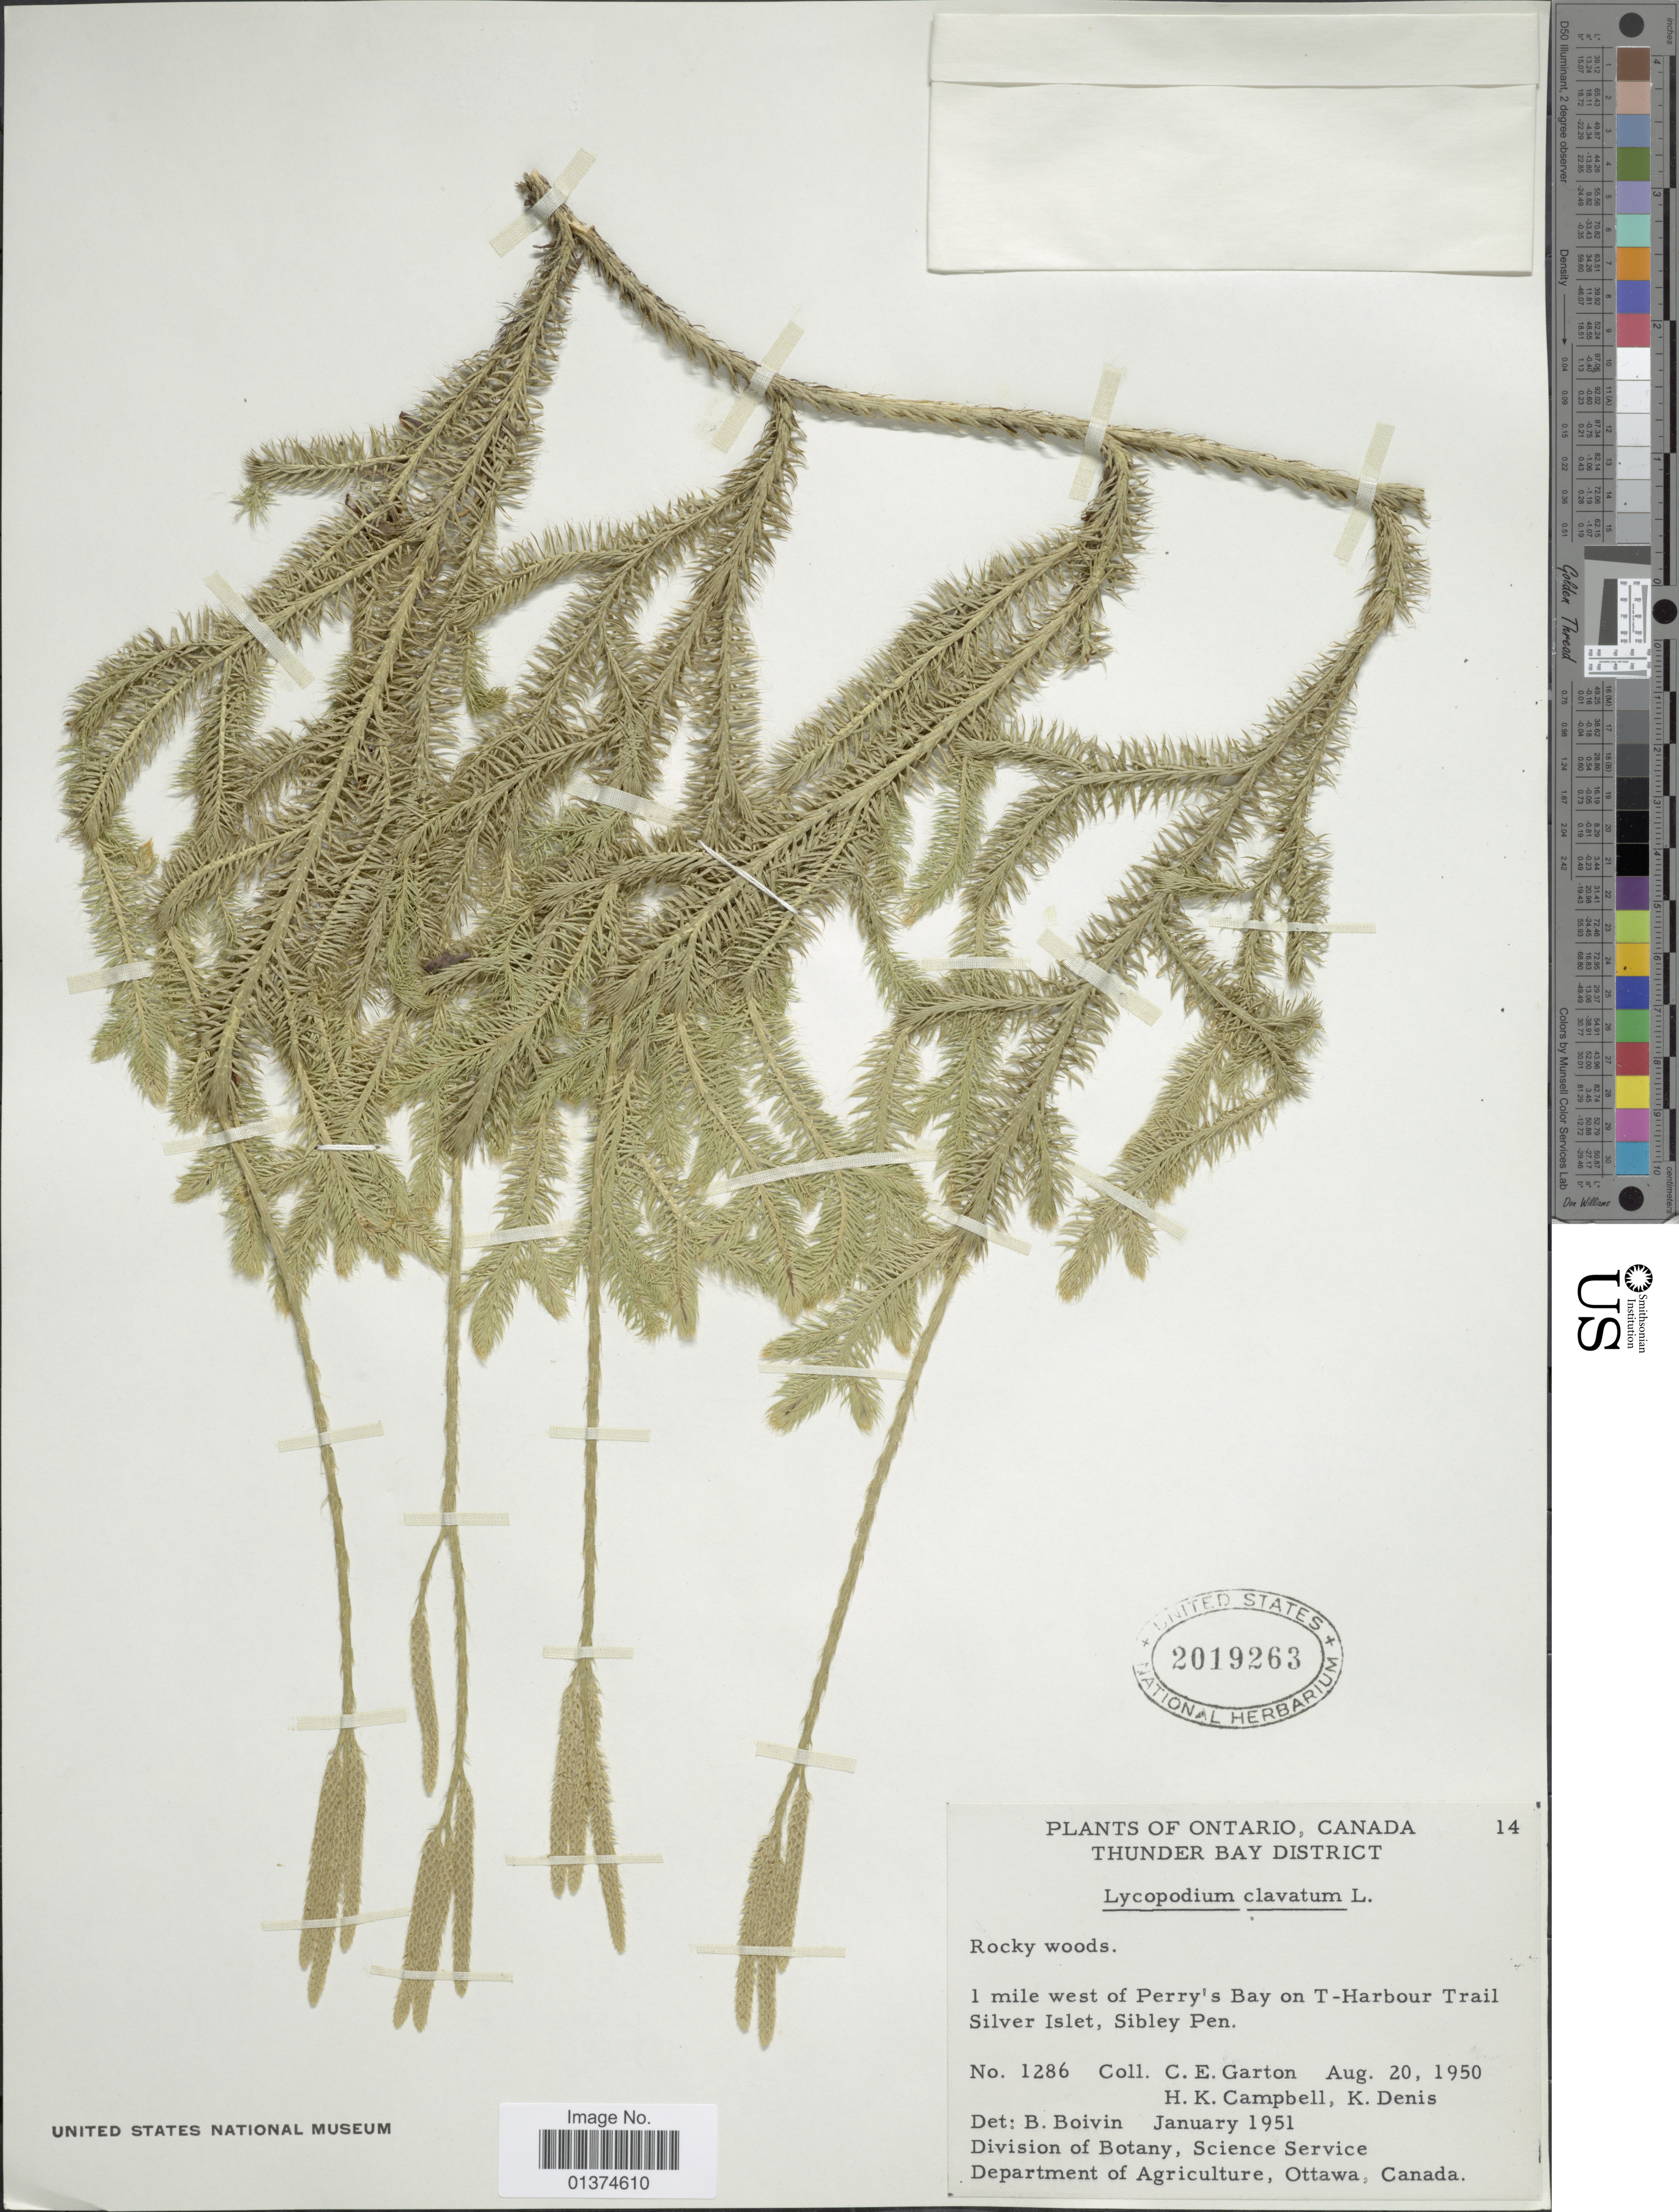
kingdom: Plantae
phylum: Tracheophyta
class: Lycopodiopsida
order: Lycopodiales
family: Lycopodiaceae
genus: Lycopodium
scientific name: Lycopodium clavatum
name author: L.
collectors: C. E. Garton, H. K. Campbell & K. Denis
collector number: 1286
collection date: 1950-08-20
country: Canada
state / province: Ontario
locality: Thunder Bay District, 1 mile west of Perry's Bay on T-Harbour Trail Silver Islet,Sibley Pen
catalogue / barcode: US 2019263